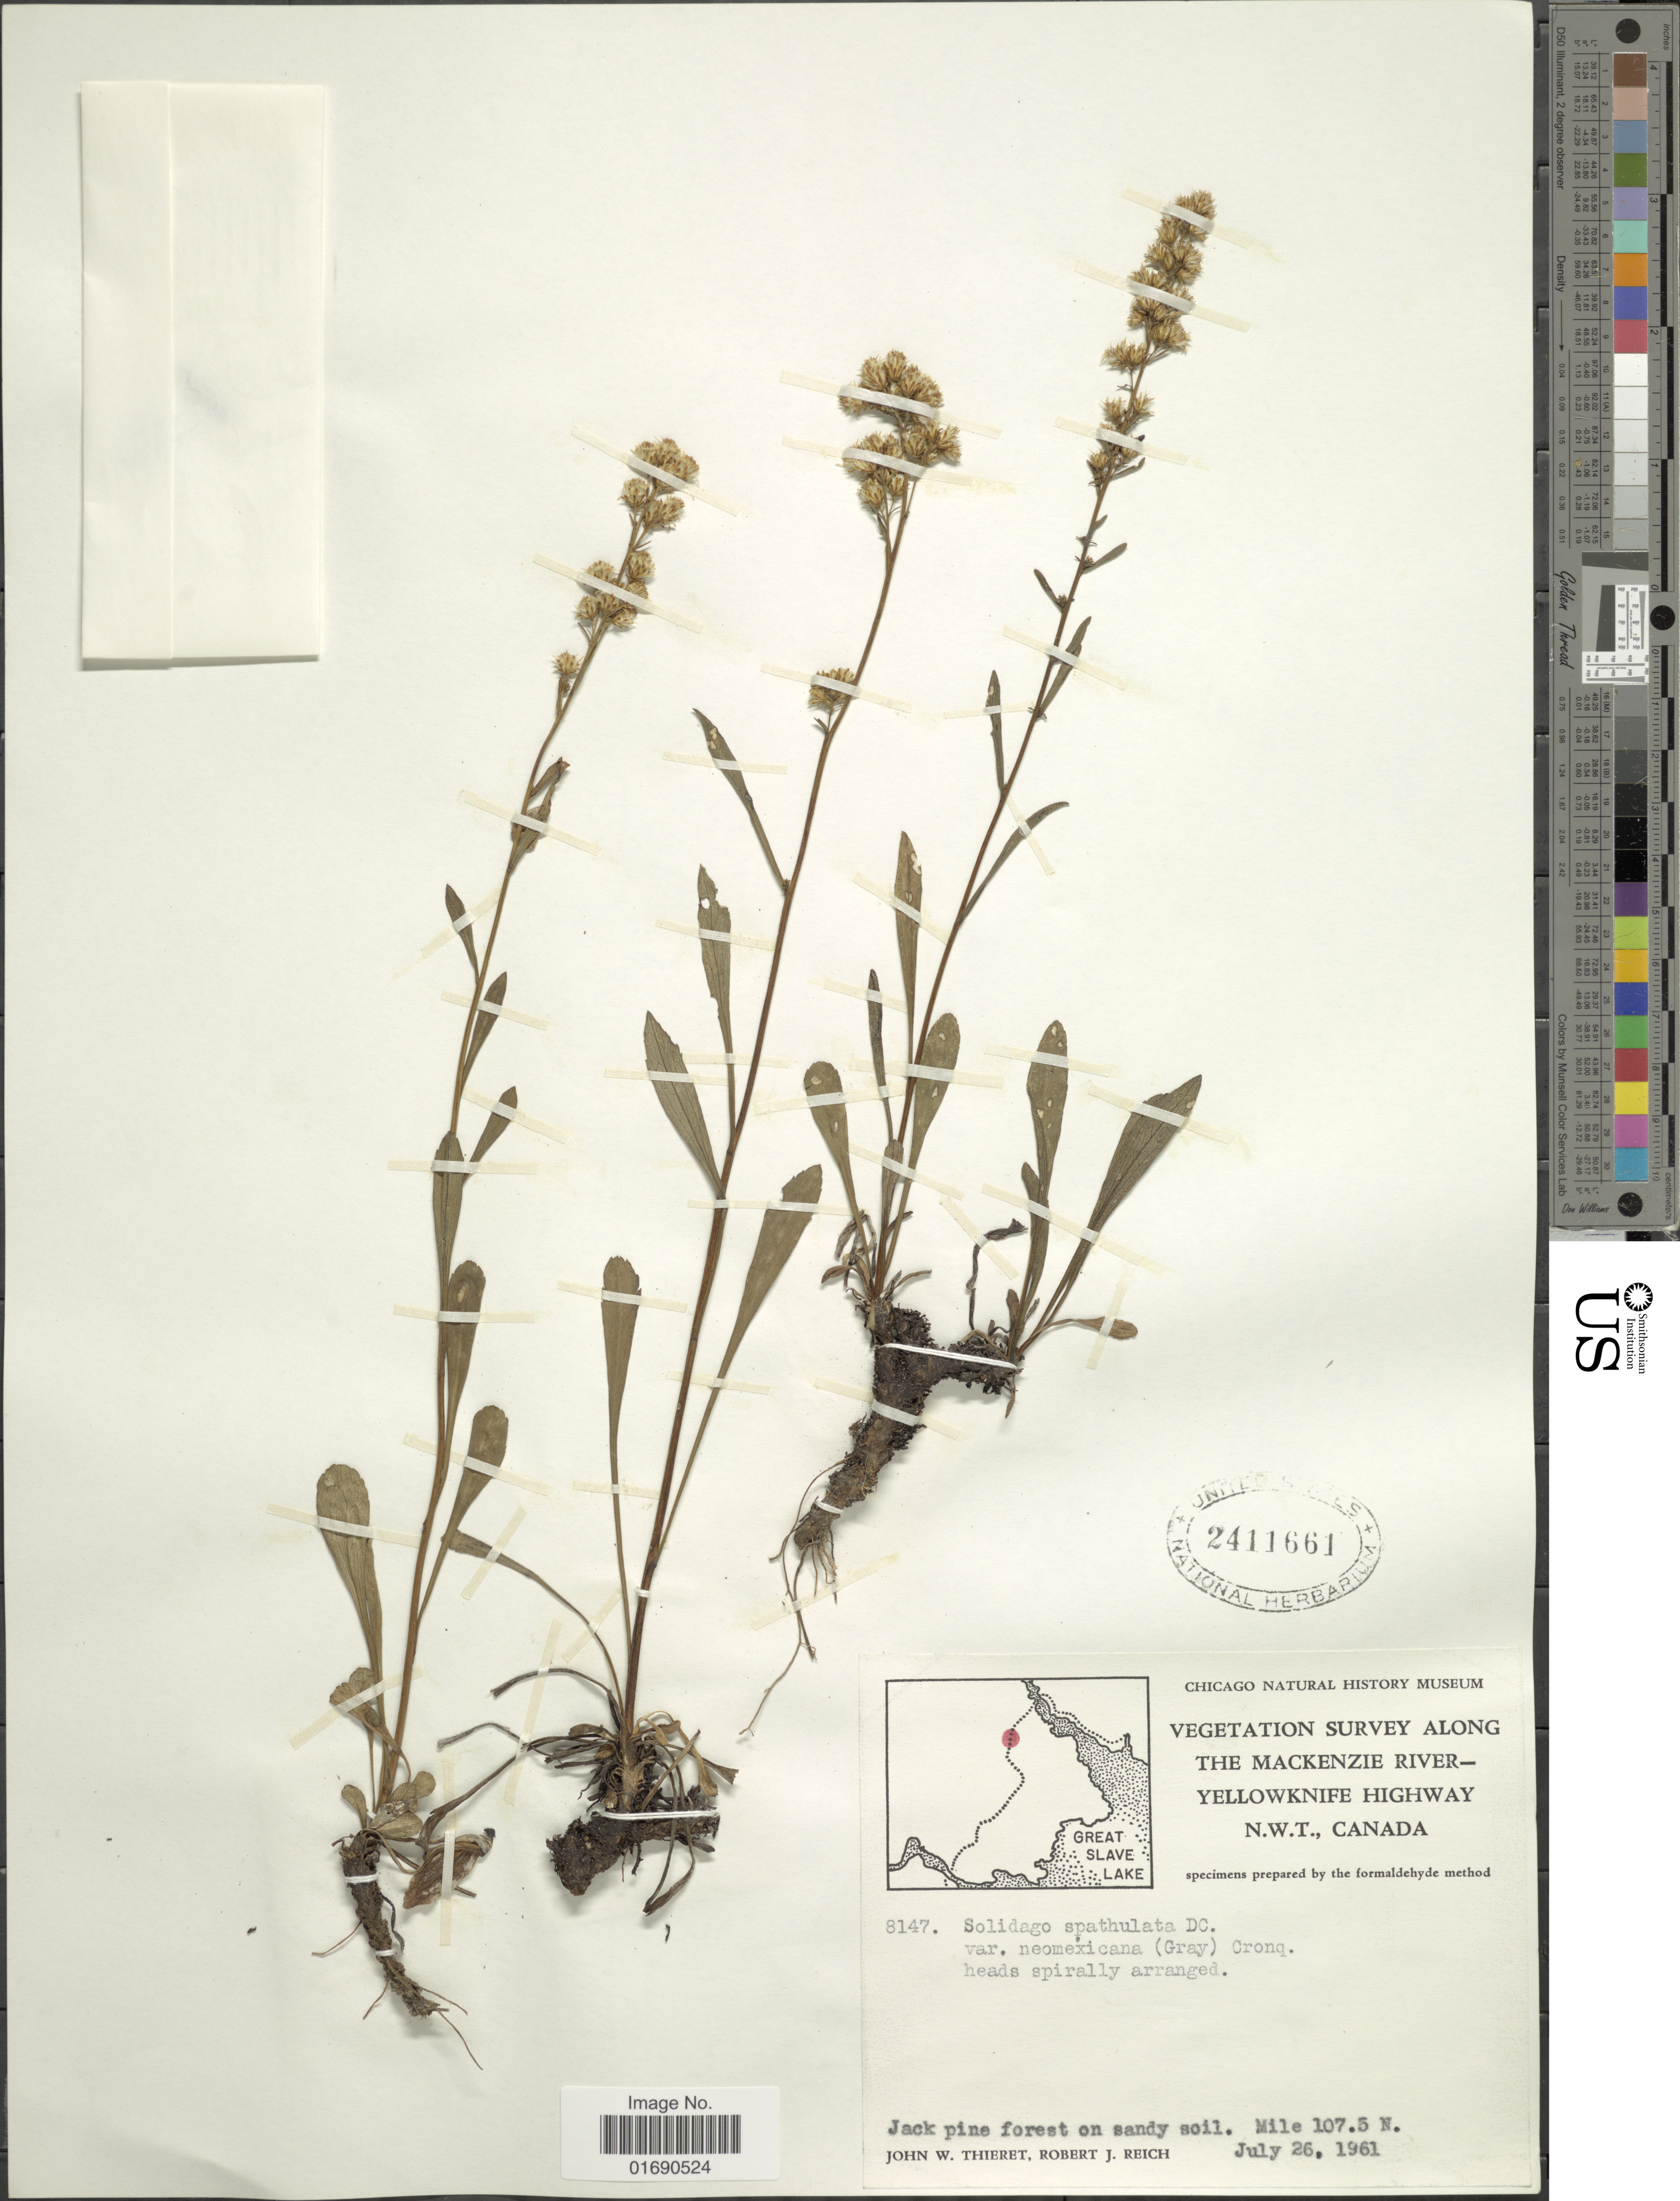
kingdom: Plantae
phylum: Tracheophyta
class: Magnoliopsida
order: Asterales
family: Asteraceae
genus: Solidago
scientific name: Solidago glutinosa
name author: Nutt.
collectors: J. W. Thieret & R. Reich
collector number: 8147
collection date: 1961-07-26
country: Canada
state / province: Northwest Territories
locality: Vegetation survey along the Mackenzie River-Yellowknife Highway, Jack pine forest on sandy soil. Mile 107.5 N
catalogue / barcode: US 2411661